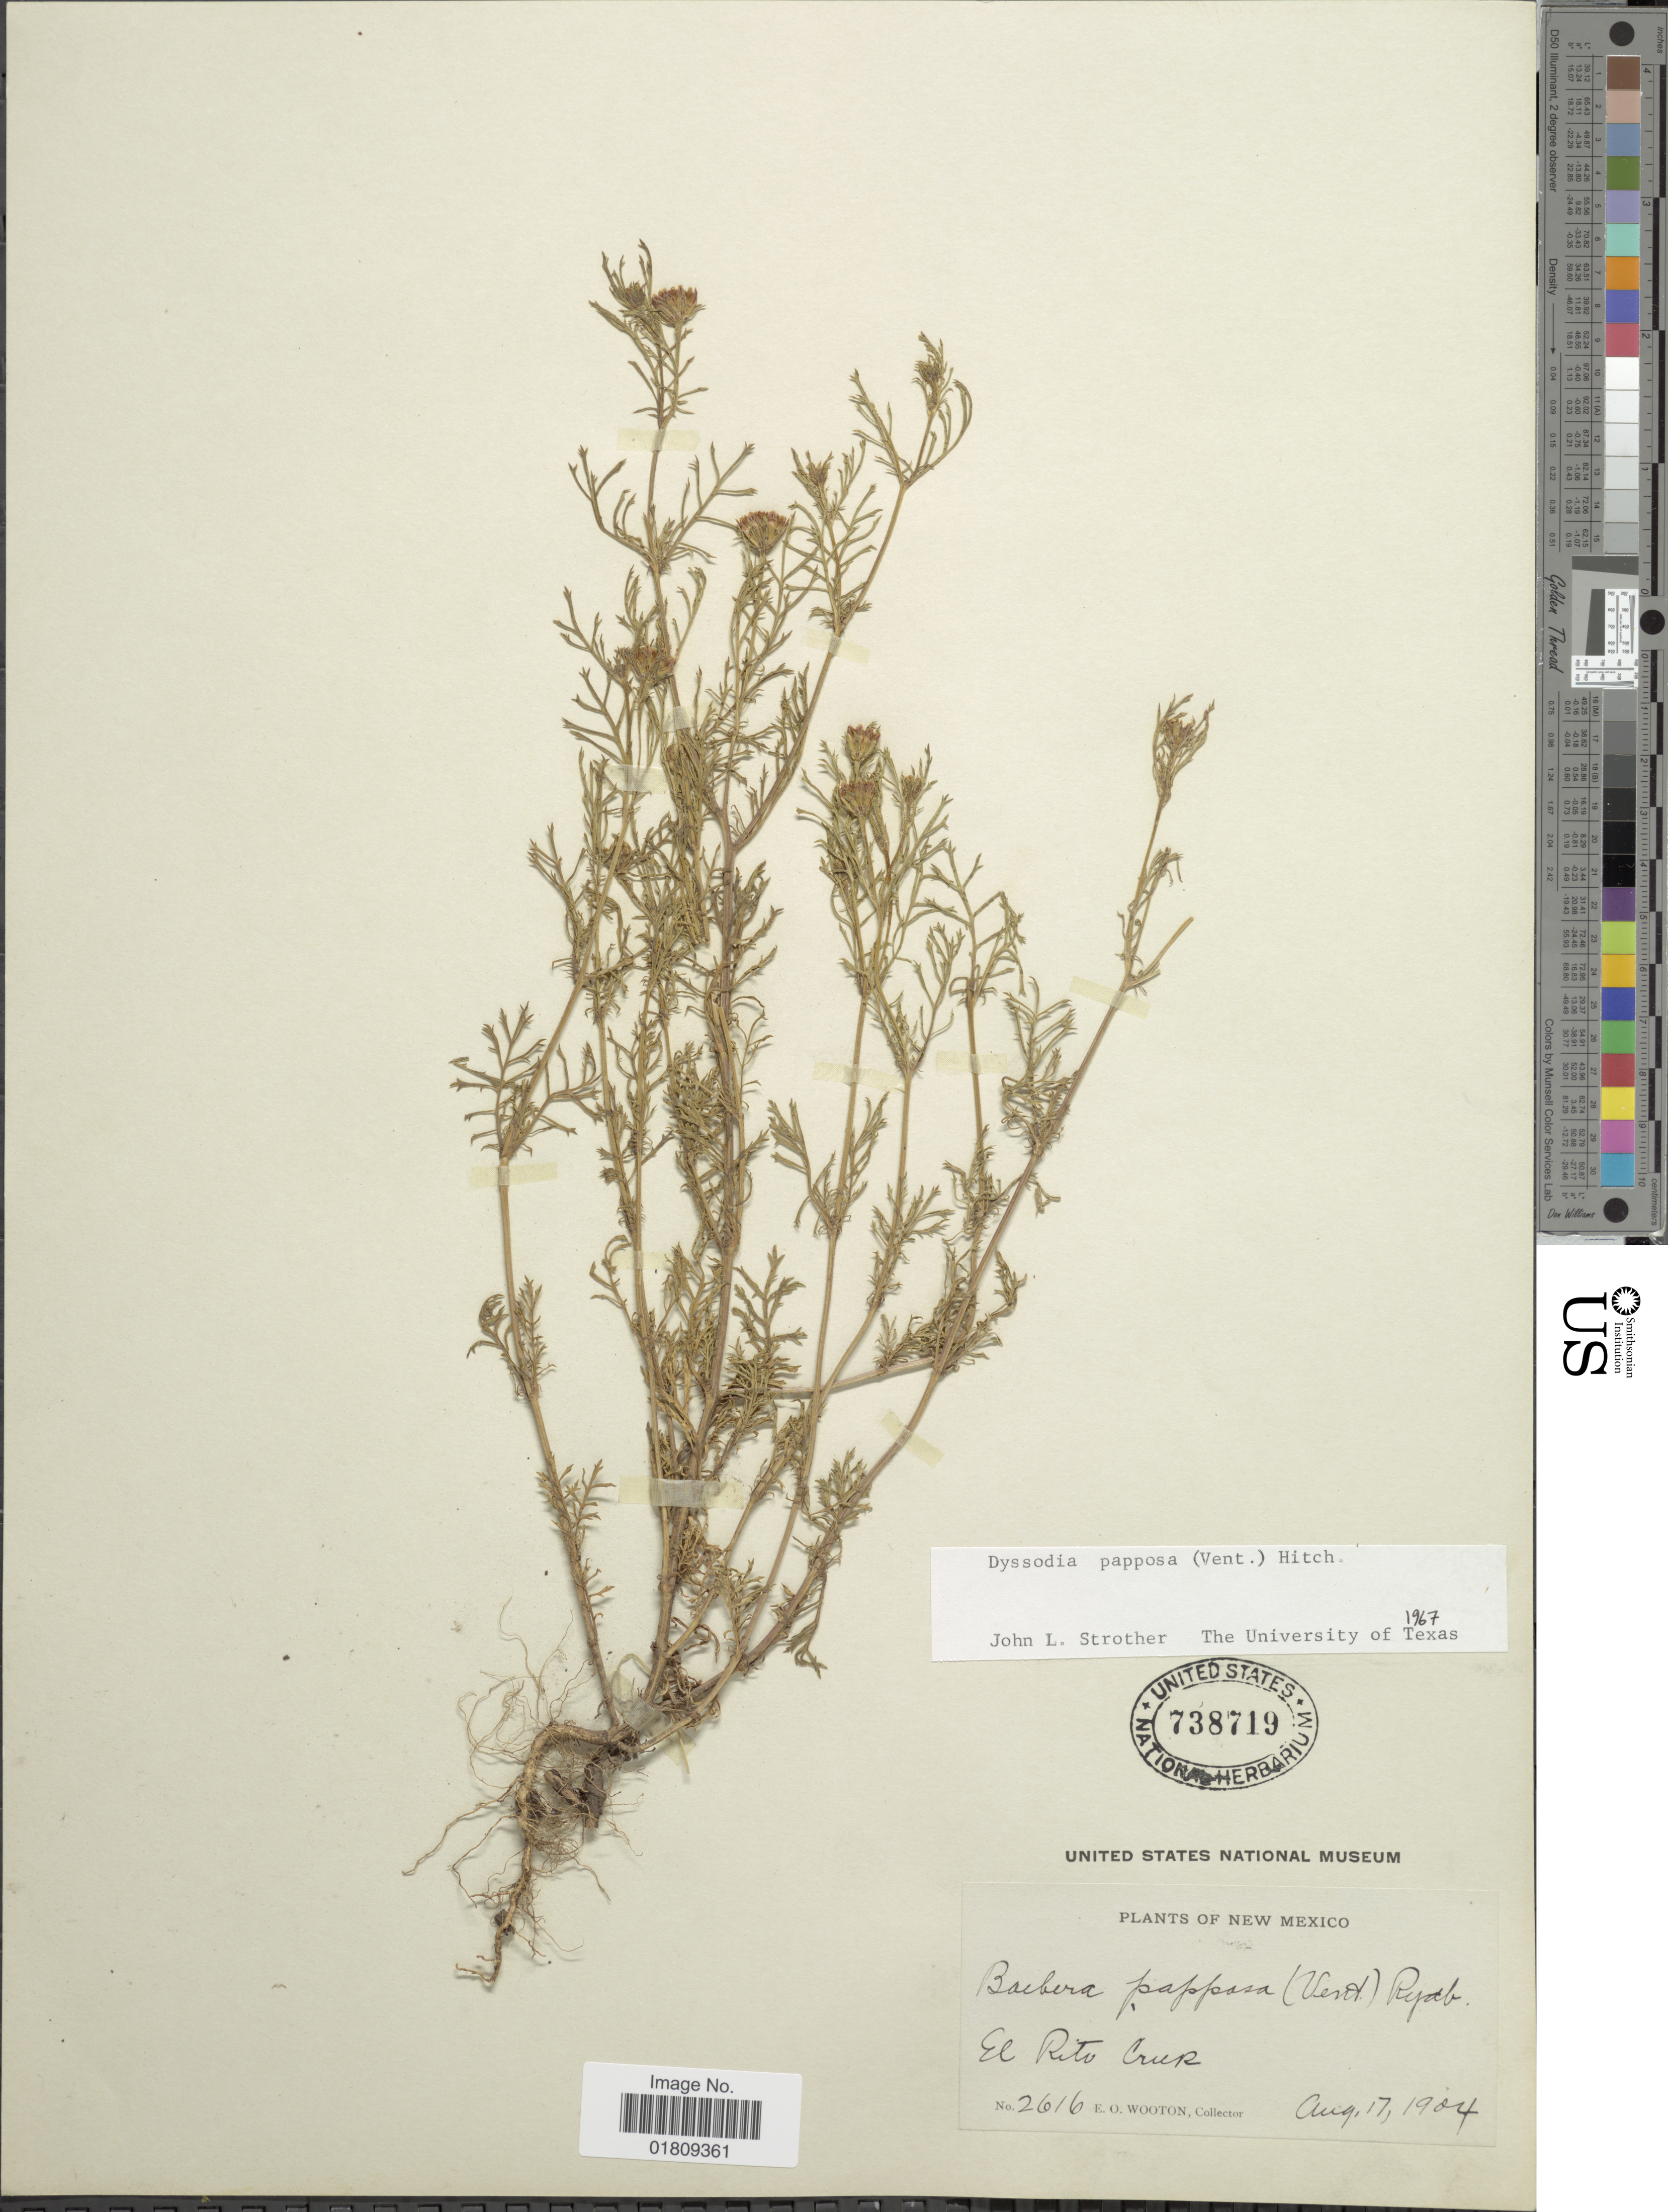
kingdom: Plantae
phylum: Tracheophyta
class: Magnoliopsida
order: Asterales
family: Asteraceae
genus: Dyssodia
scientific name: Dyssodia papposa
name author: (Vent.) Hitchc.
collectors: E. O. Wooton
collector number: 2616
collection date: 1904-08-17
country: United States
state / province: New Mexico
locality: El Rito Creek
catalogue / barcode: US 738719